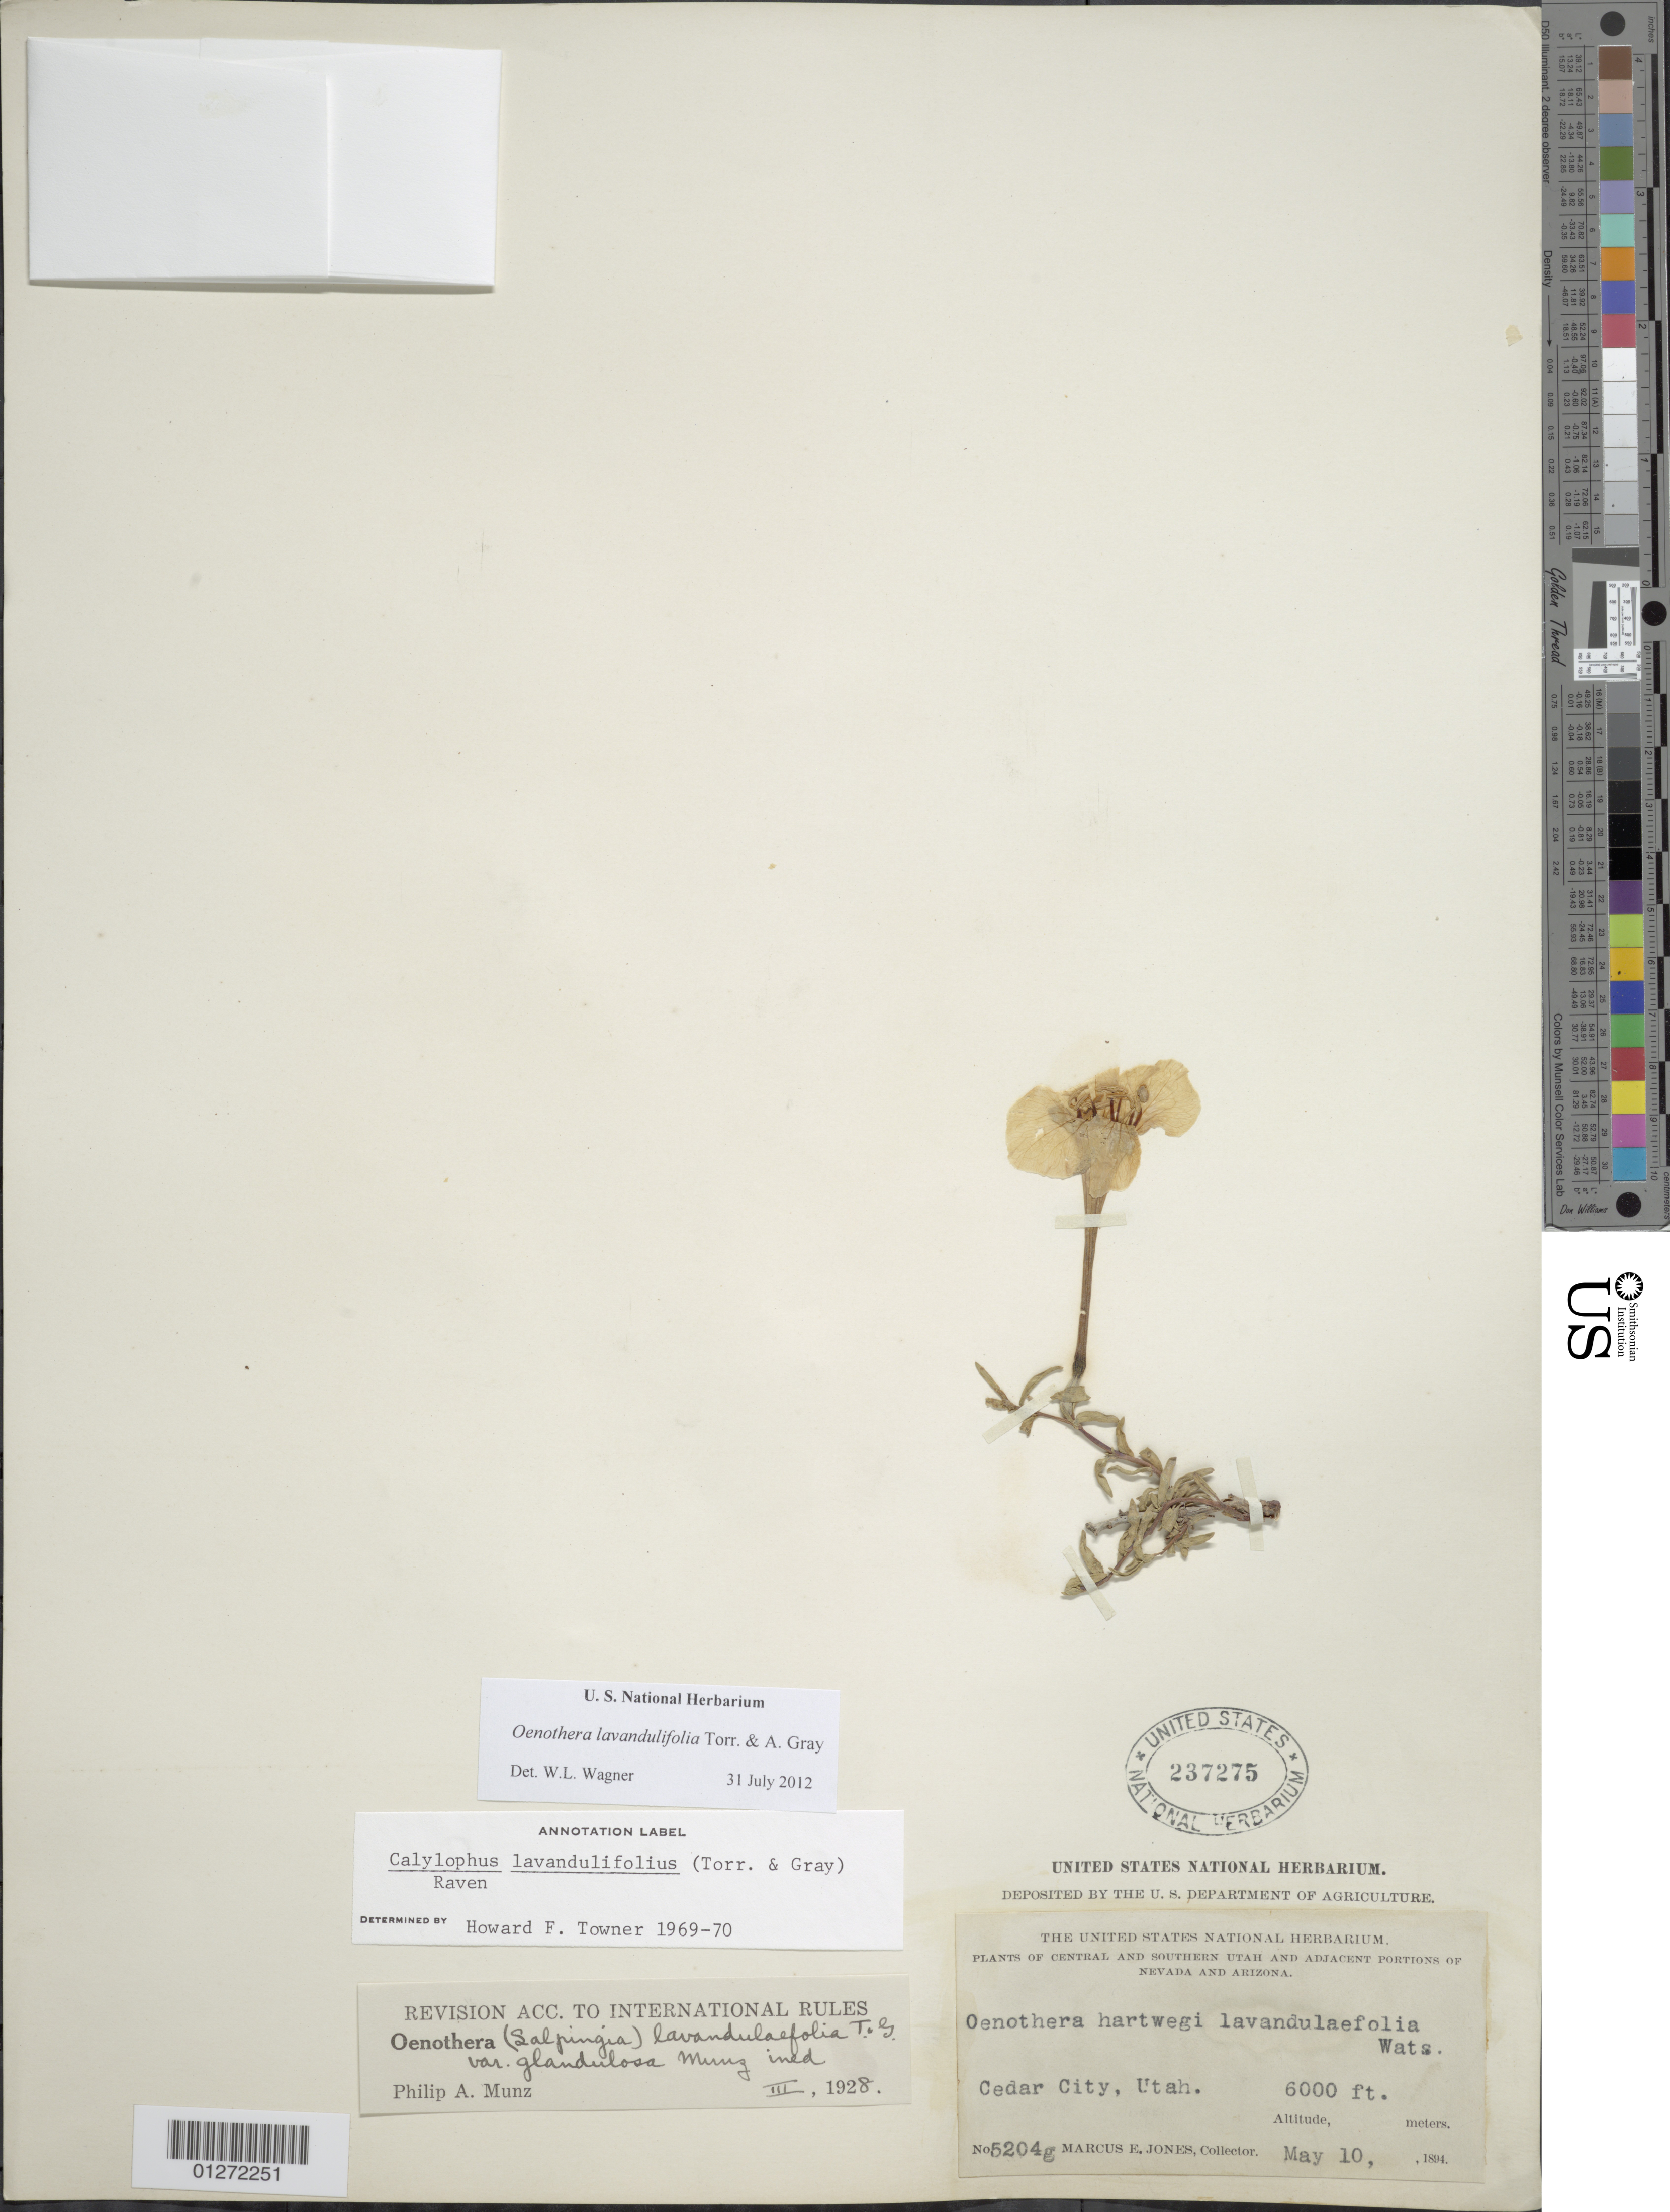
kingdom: Plantae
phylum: Tracheophyta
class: Magnoliopsida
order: Myrtales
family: Onagraceae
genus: Oenothera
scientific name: Oenothera lavandulifolia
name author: Torr. & A. Gray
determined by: Wagner, W. L., (BOT), Smithsonian Institution - National Museum of Natural History (UNITED STATES)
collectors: M. E. Jones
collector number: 5204g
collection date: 1894-05-10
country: United States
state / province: Utah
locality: Near Cedar City.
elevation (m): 1829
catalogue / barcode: US 237275